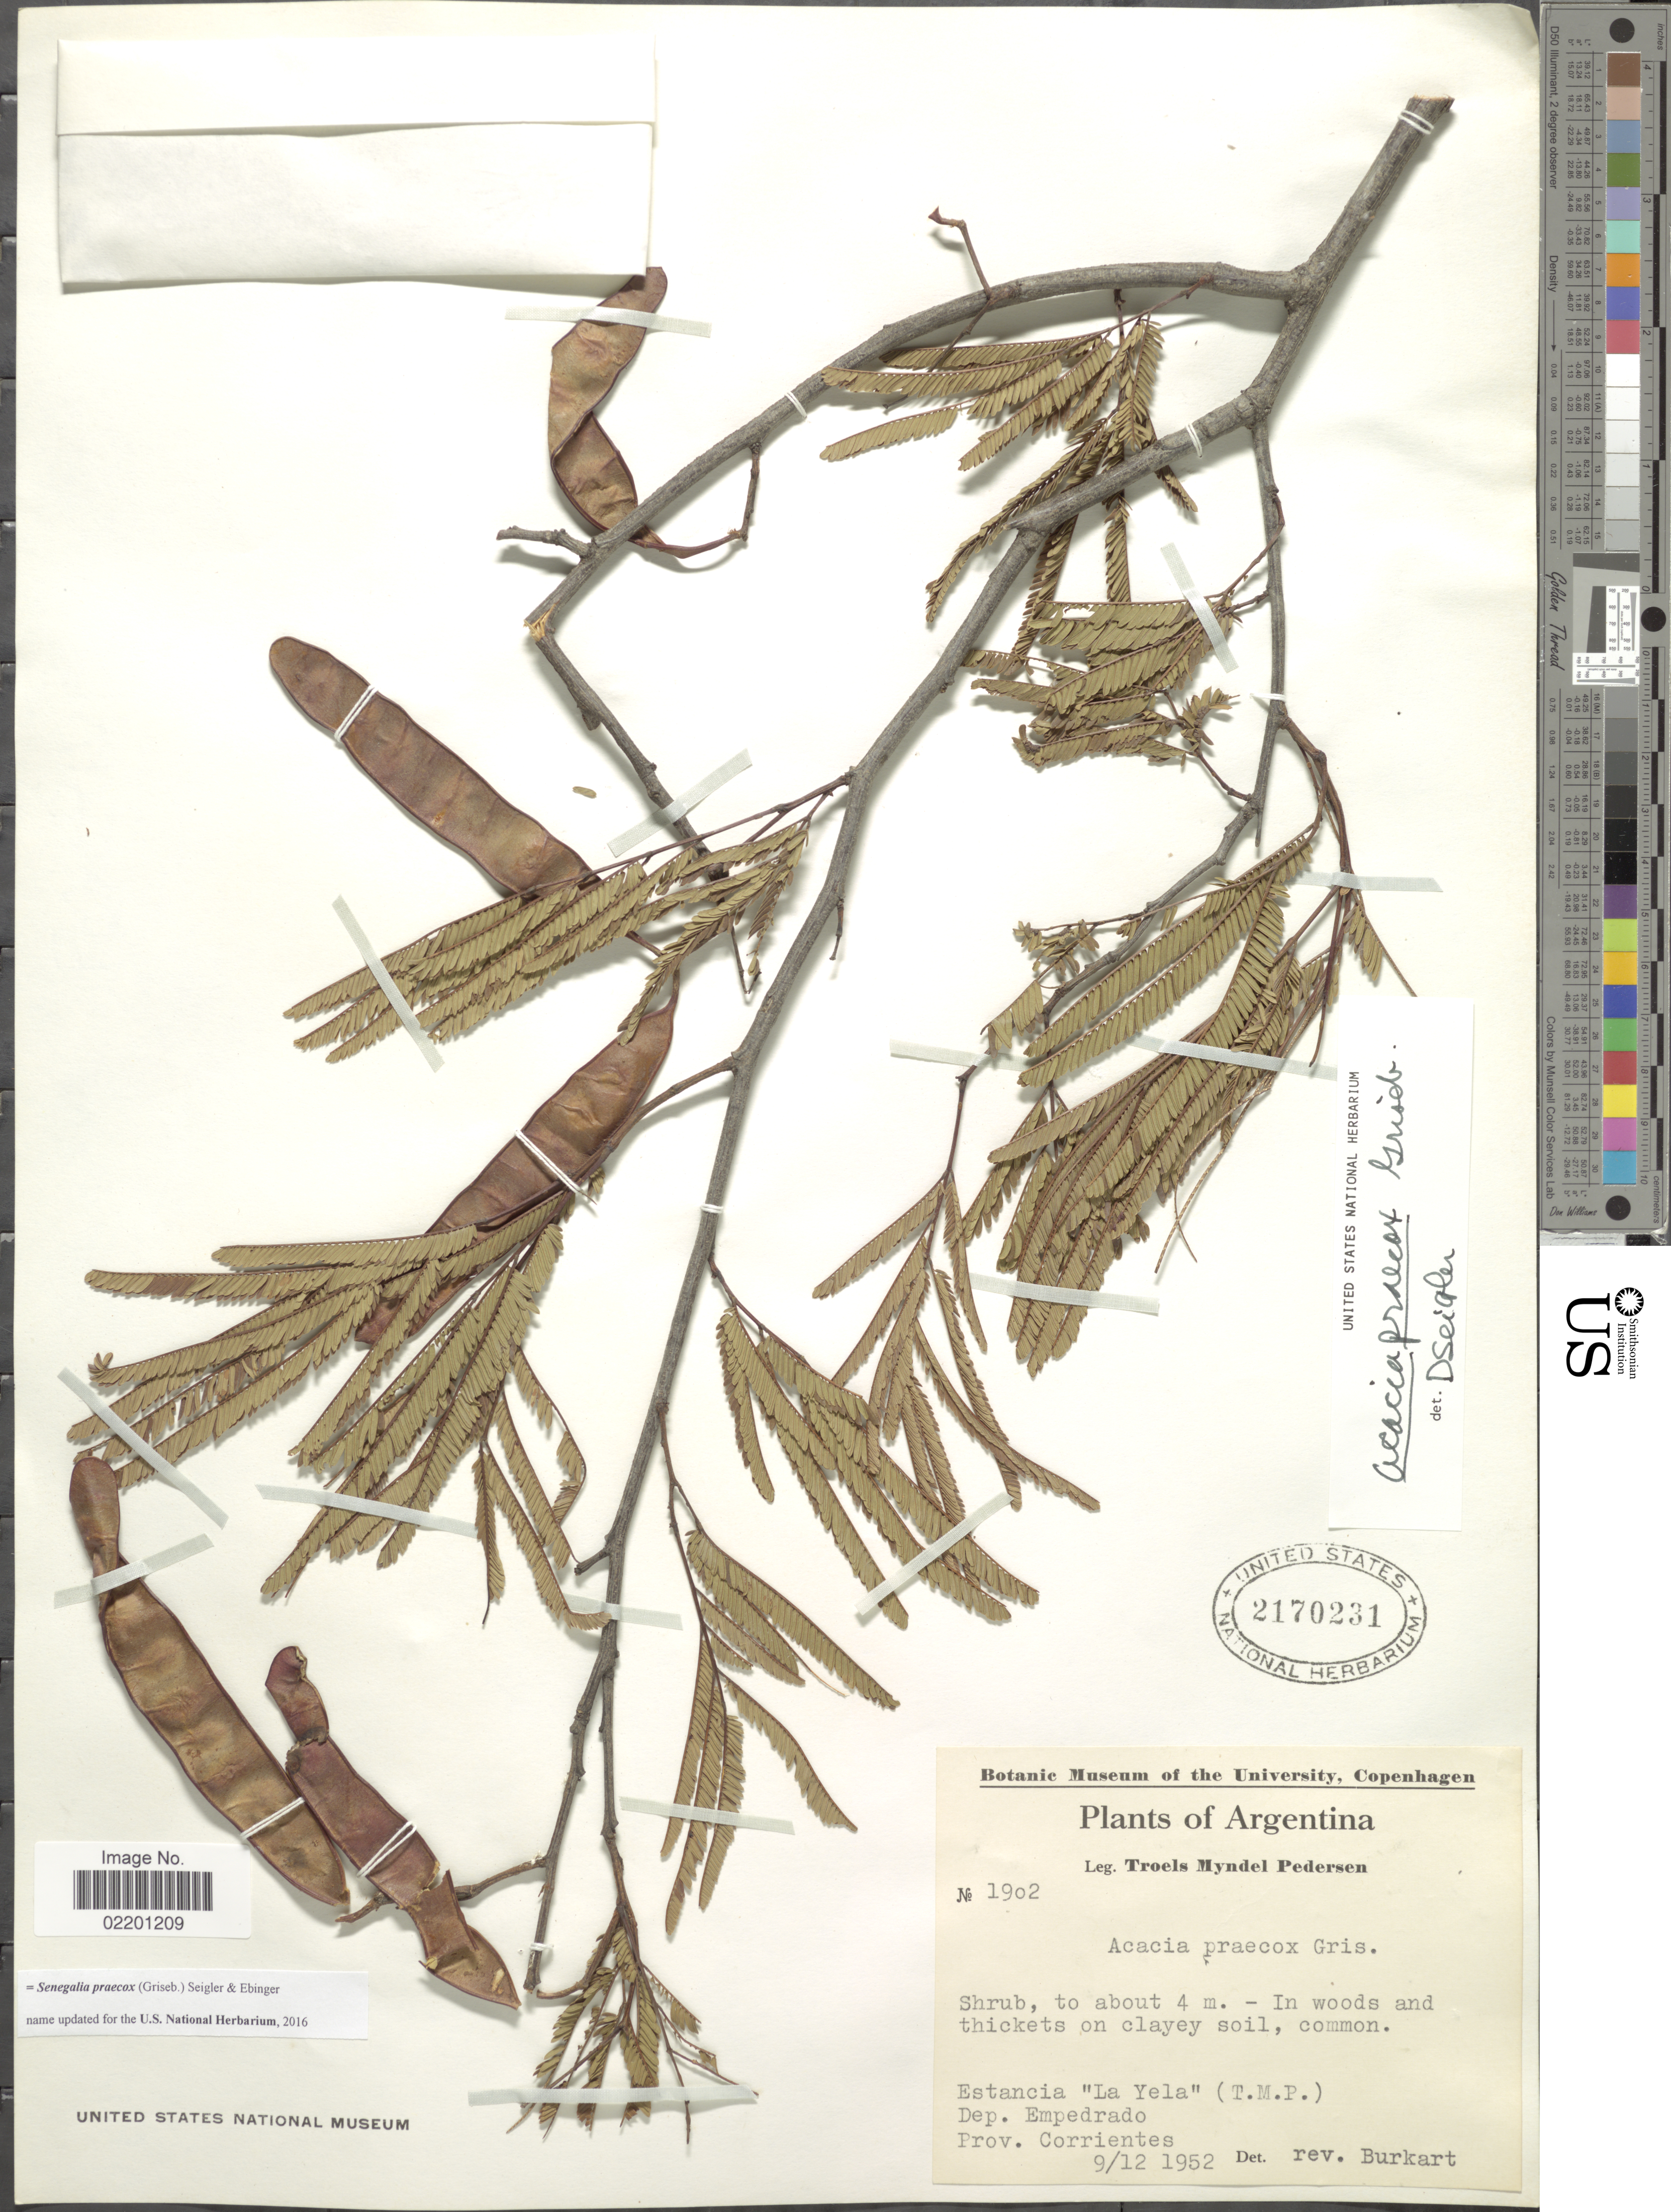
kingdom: Plantae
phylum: Tracheophyta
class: Magnoliopsida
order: Fabales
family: Fabaceae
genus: Senegalia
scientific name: Senegalia praecox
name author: (Griseb.) Seigler & Ebinger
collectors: T. Pederson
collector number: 1902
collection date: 1952-12-09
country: Argentina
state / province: Corrientes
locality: Estancia "La Yala" ( T. M. P.) Dep. Empedrado, Prov. Corrientes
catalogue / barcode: US 2170231